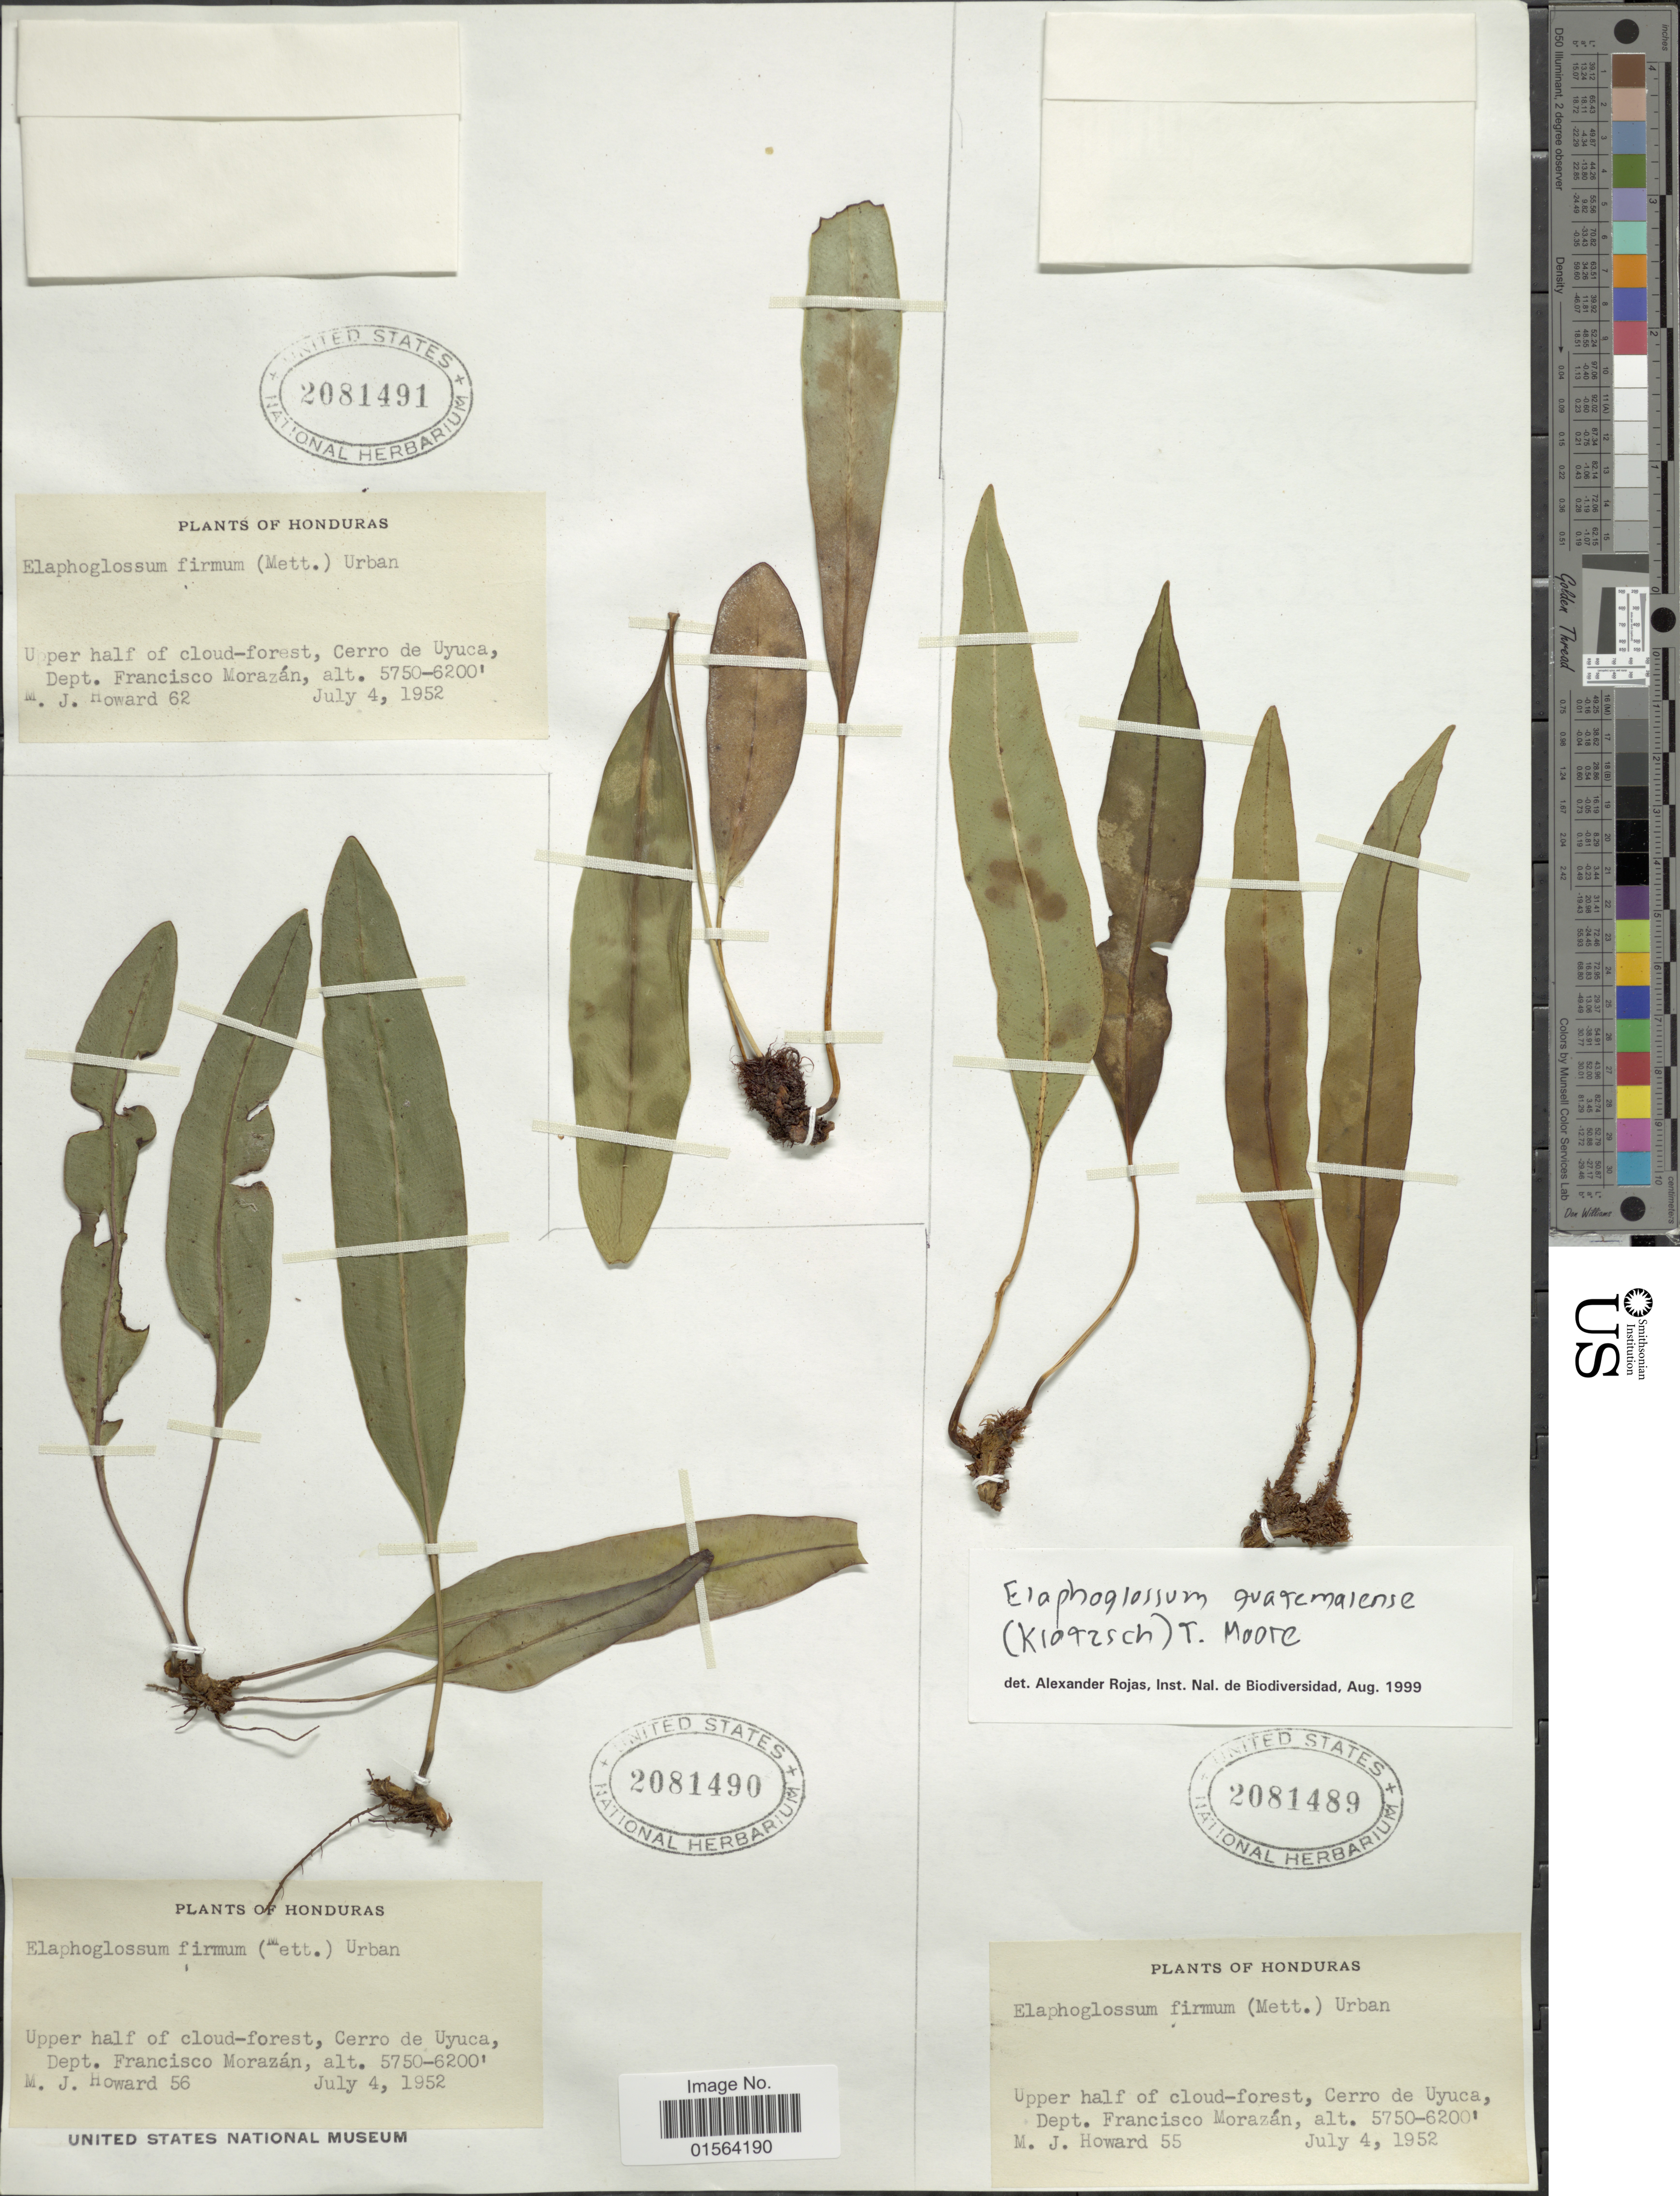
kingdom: Plantae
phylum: Tracheophyta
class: Polypodiopsida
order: Polypodiales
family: Dryopteridaceae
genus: Elaphoglossum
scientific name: Elaphoglossum latifolium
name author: (Sw.) J. Sm.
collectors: M. Howard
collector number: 56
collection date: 1952-07-04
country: Honduras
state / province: Fco. Morazán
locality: Upper half of cloud-forest, Cerro de Uyuca, Dept. Francisco Morazan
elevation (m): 1753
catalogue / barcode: US 2081490-2